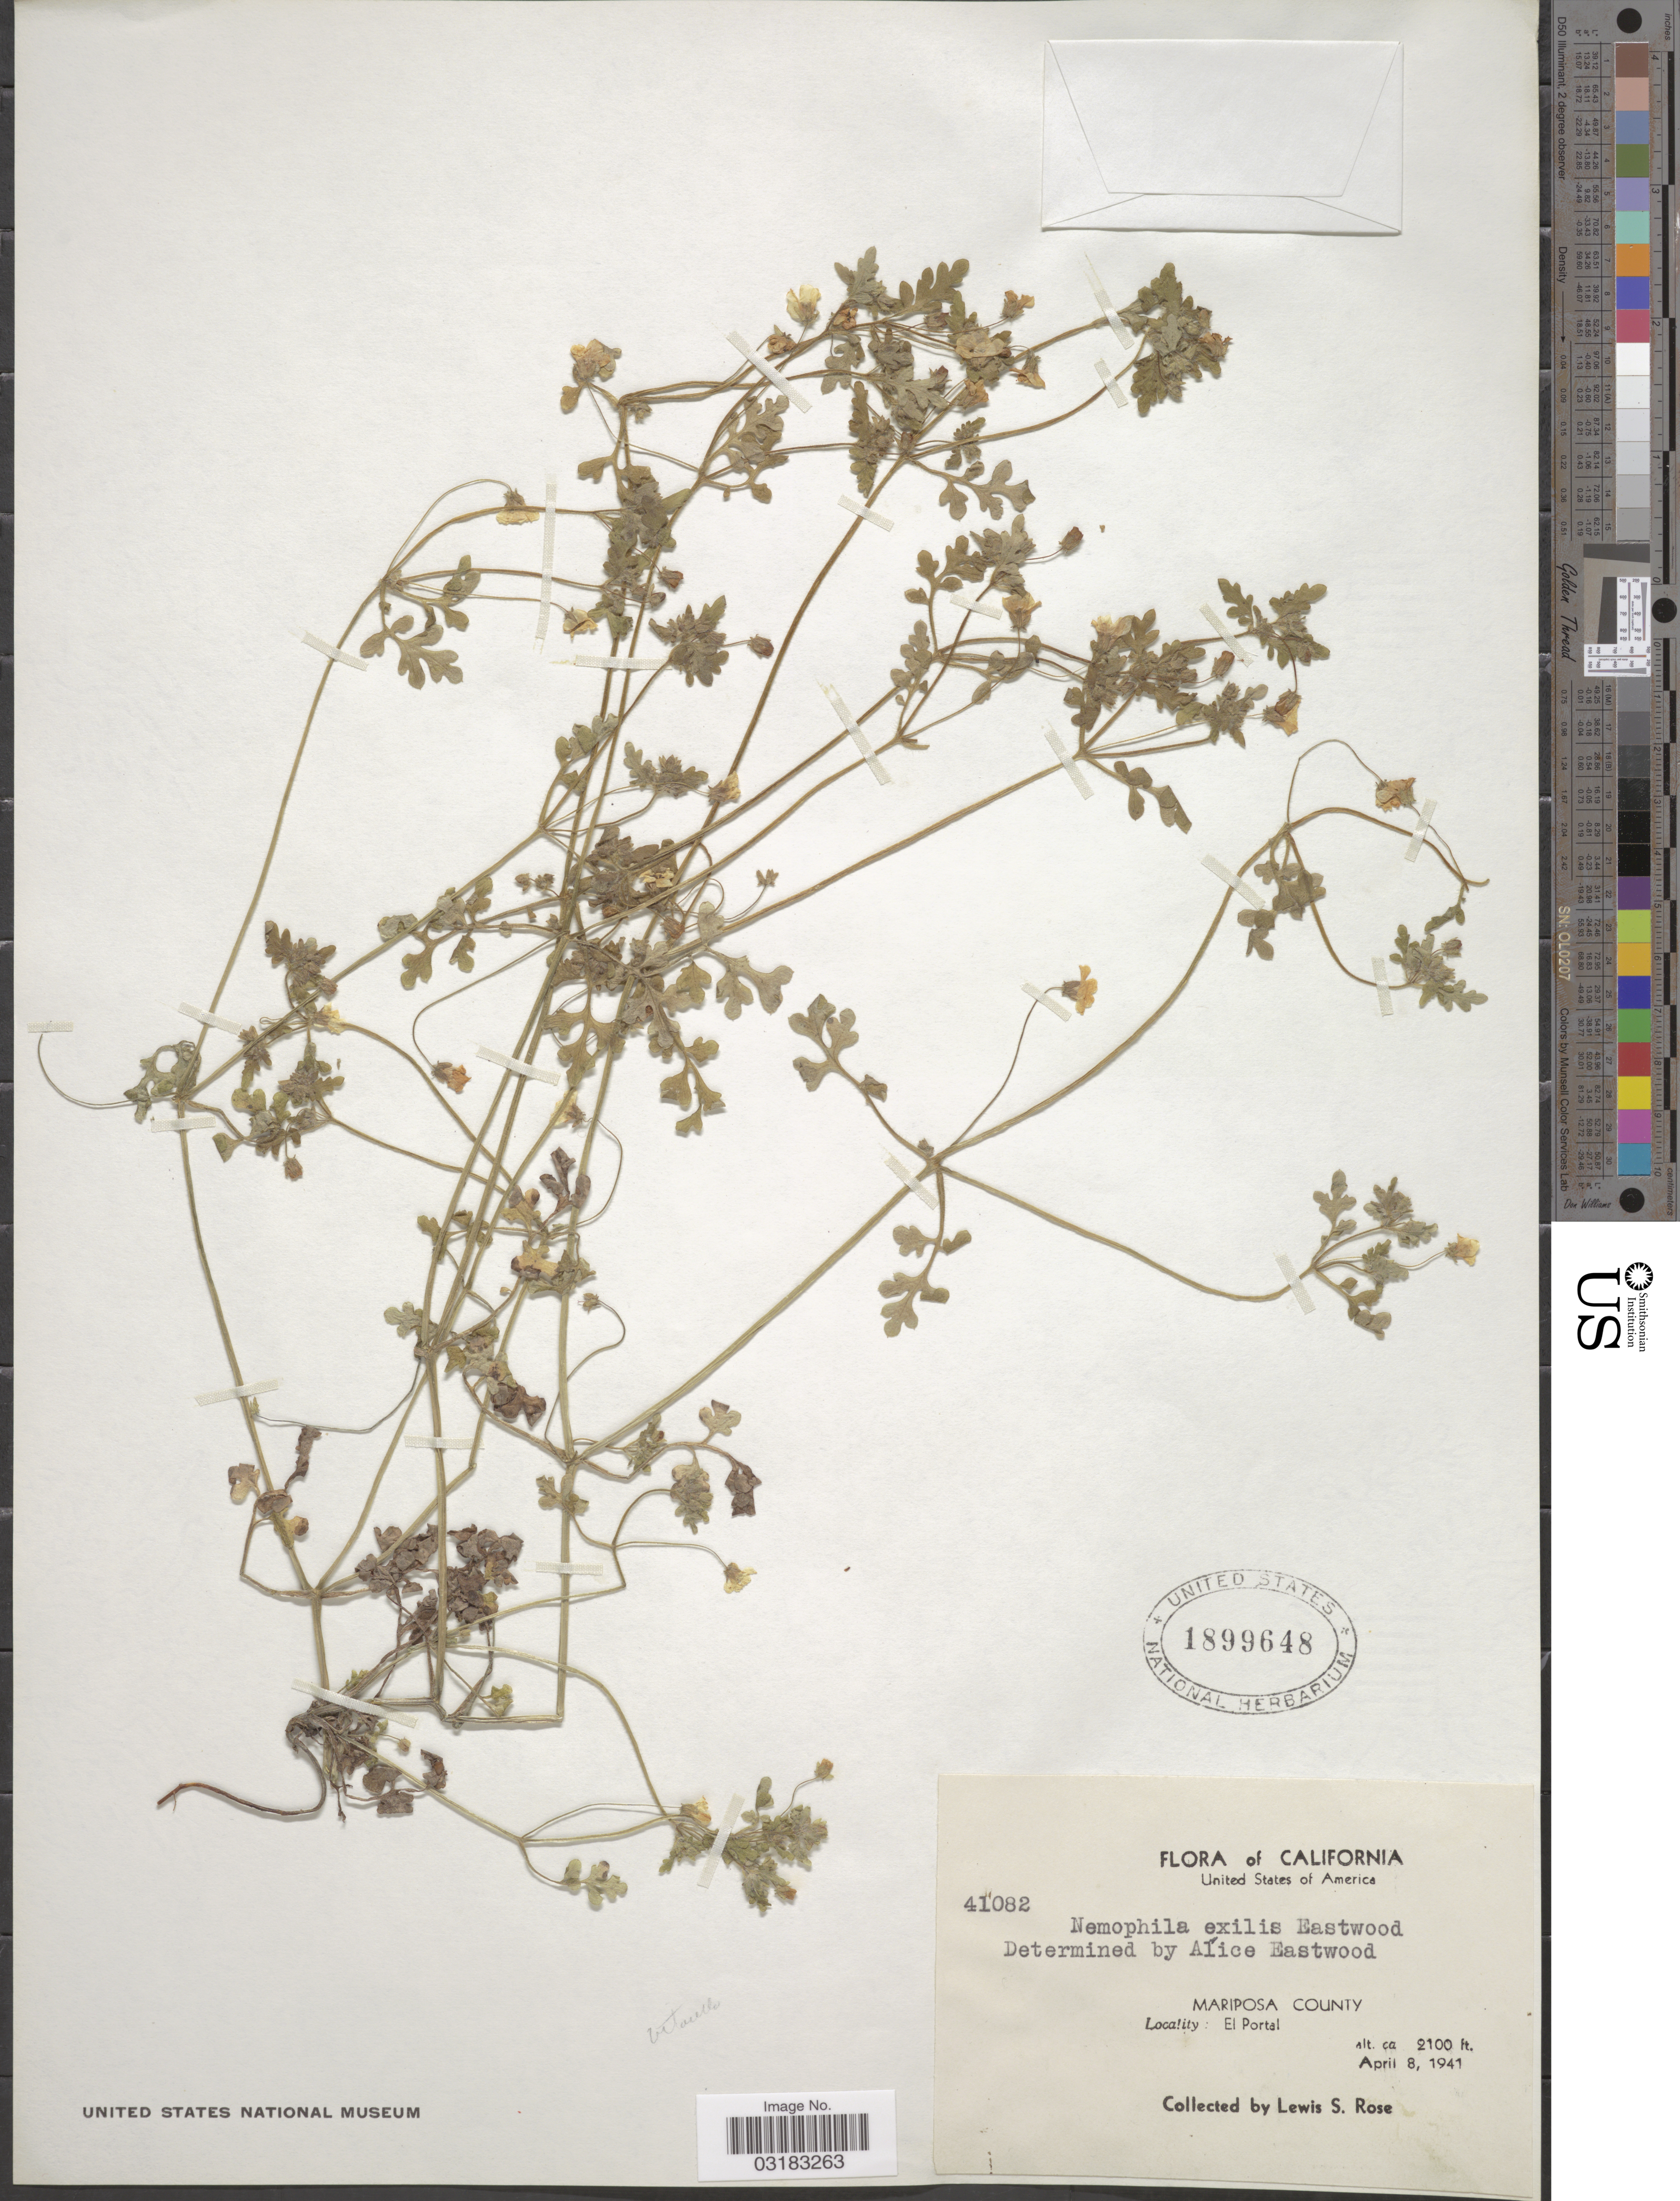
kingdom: Plantae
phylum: Tracheophyta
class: Magnoliopsida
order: Boraginales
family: Hydrophyllaceae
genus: Nemophila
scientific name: Nemophila exilis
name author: Eastw.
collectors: L. S. Rose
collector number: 41082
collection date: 1941-04-08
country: United States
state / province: California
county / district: Mariposa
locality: Mariposa County. El Portal.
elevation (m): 640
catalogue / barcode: US 1899648